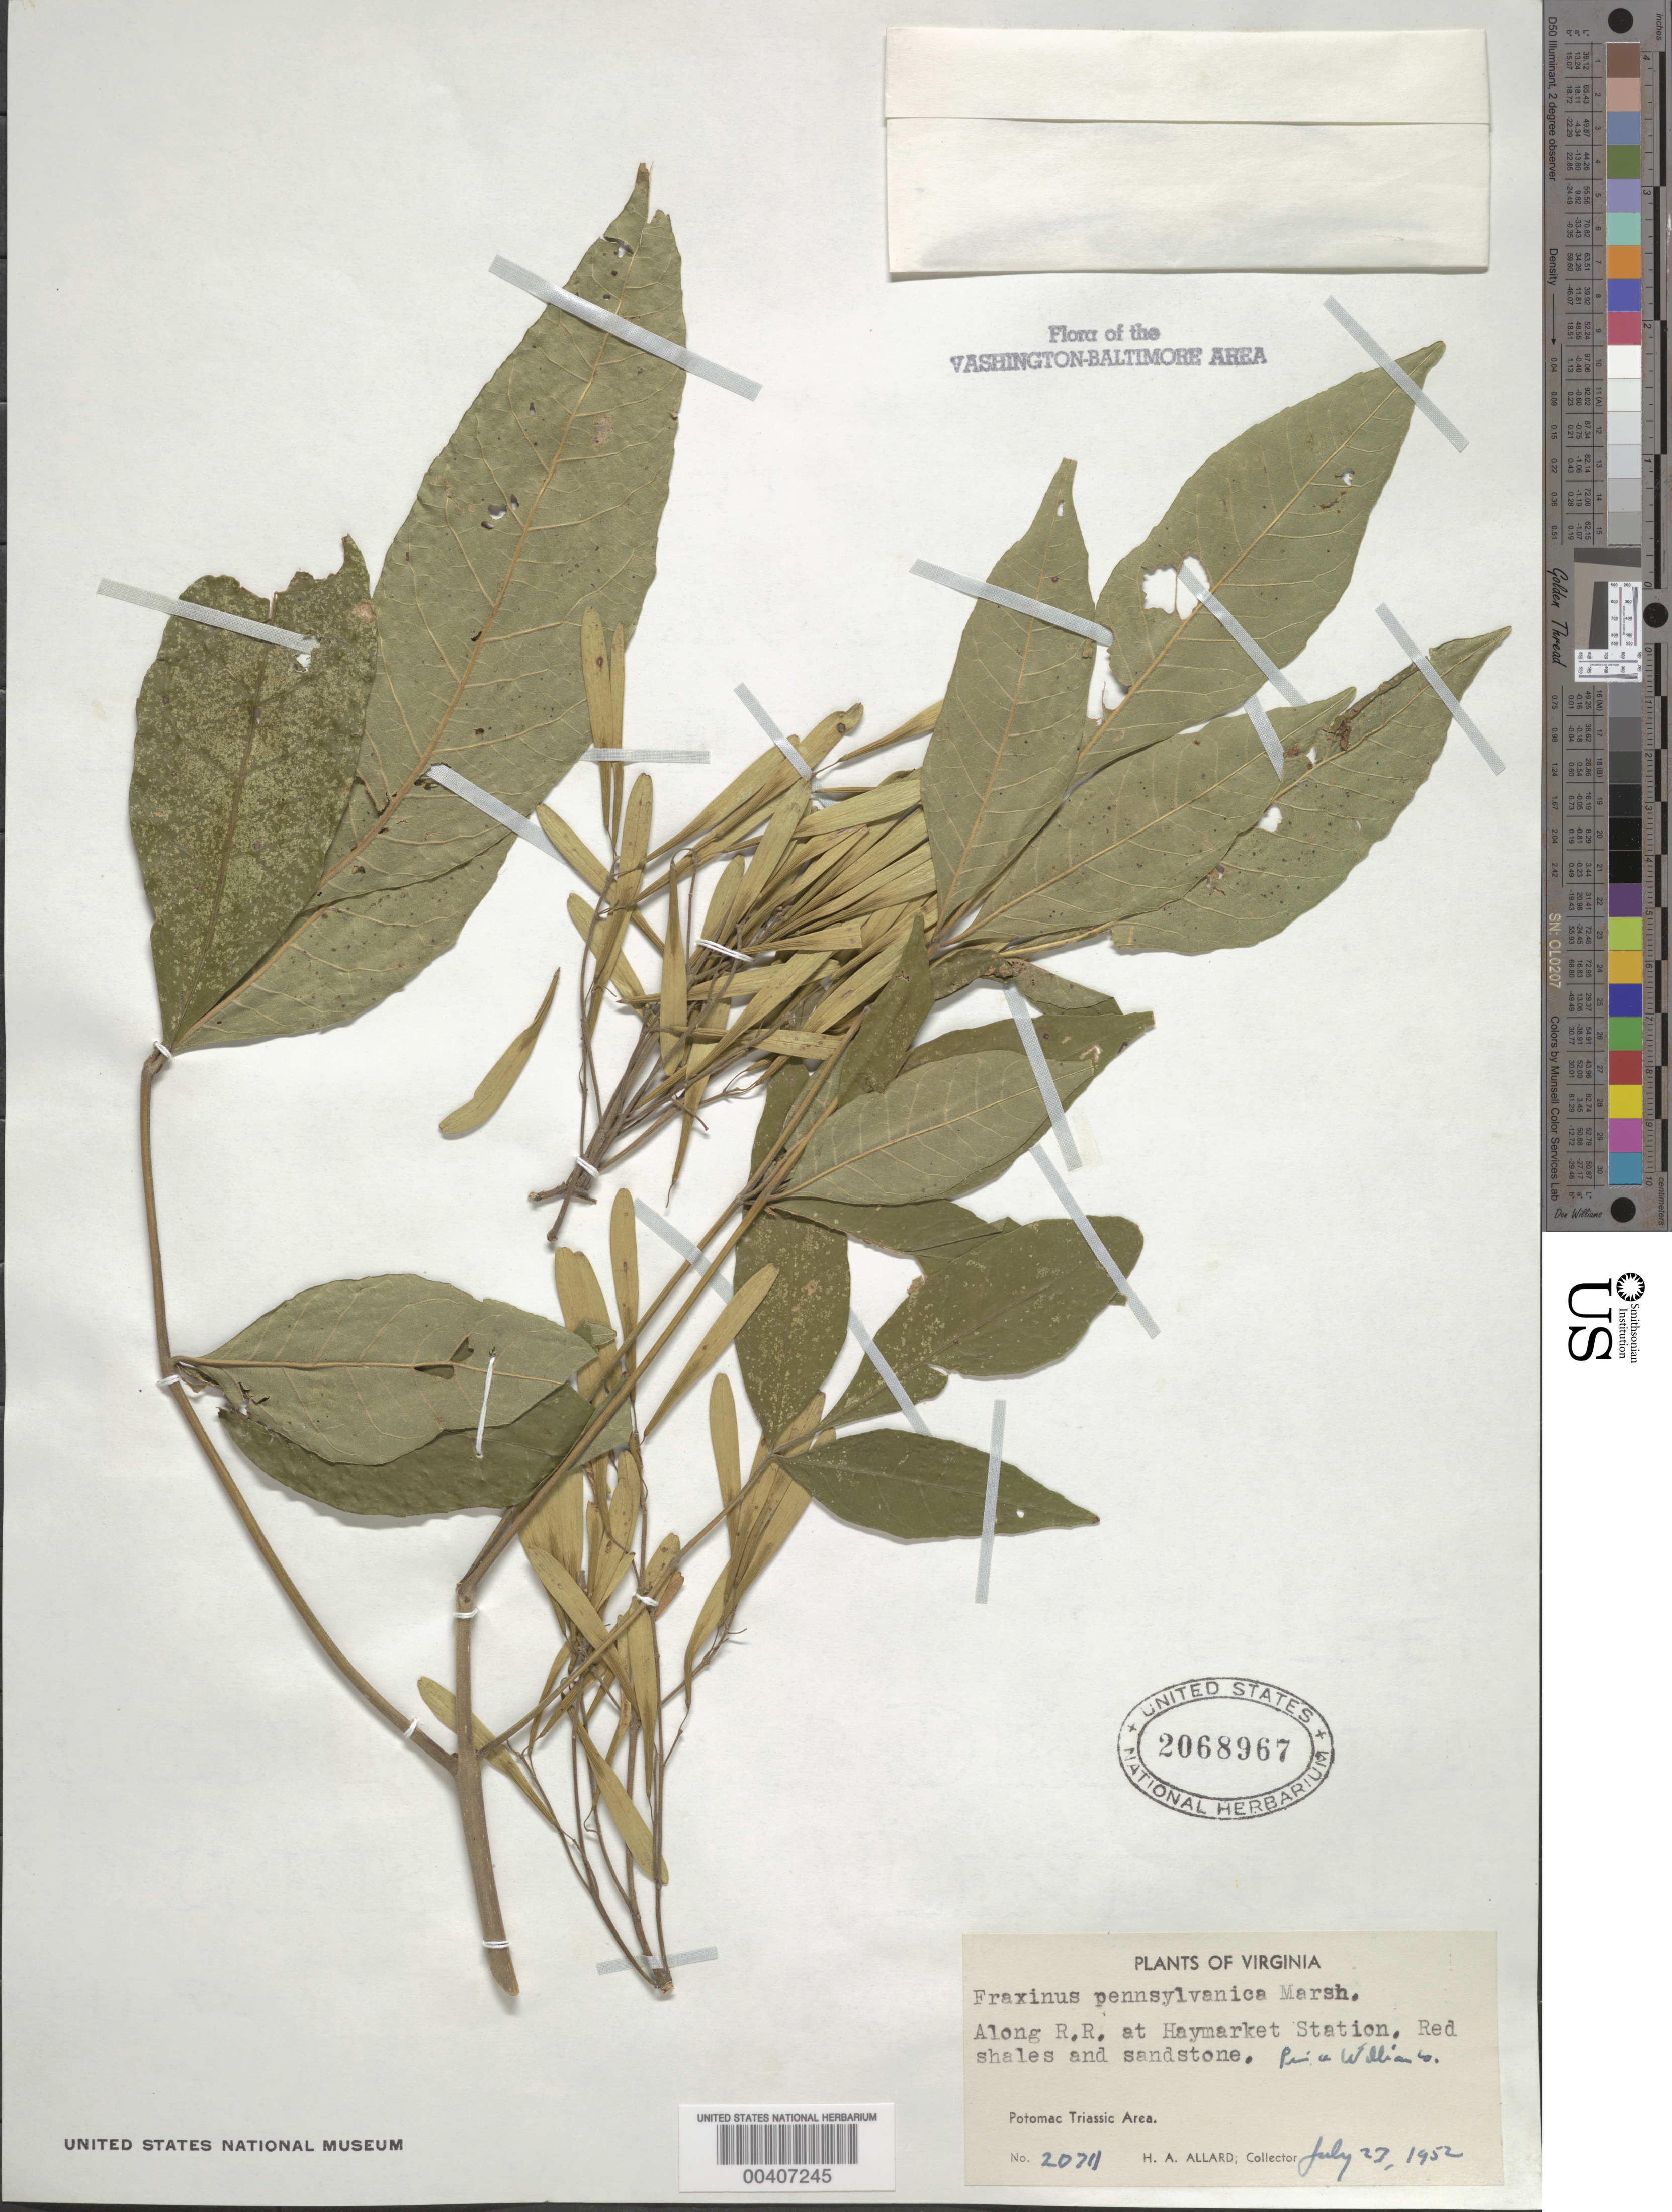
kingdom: Plantae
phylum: Tracheophyta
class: Magnoliopsida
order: Lamiales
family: Oleaceae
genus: Fraxinus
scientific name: Fraxinus pennsylvanica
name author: Marshall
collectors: H. A. Allard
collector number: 20711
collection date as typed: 27 Jul 1952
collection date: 1952-07-27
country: United States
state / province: Virginia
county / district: Prince William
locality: Haymarket Station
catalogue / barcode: US 2068967